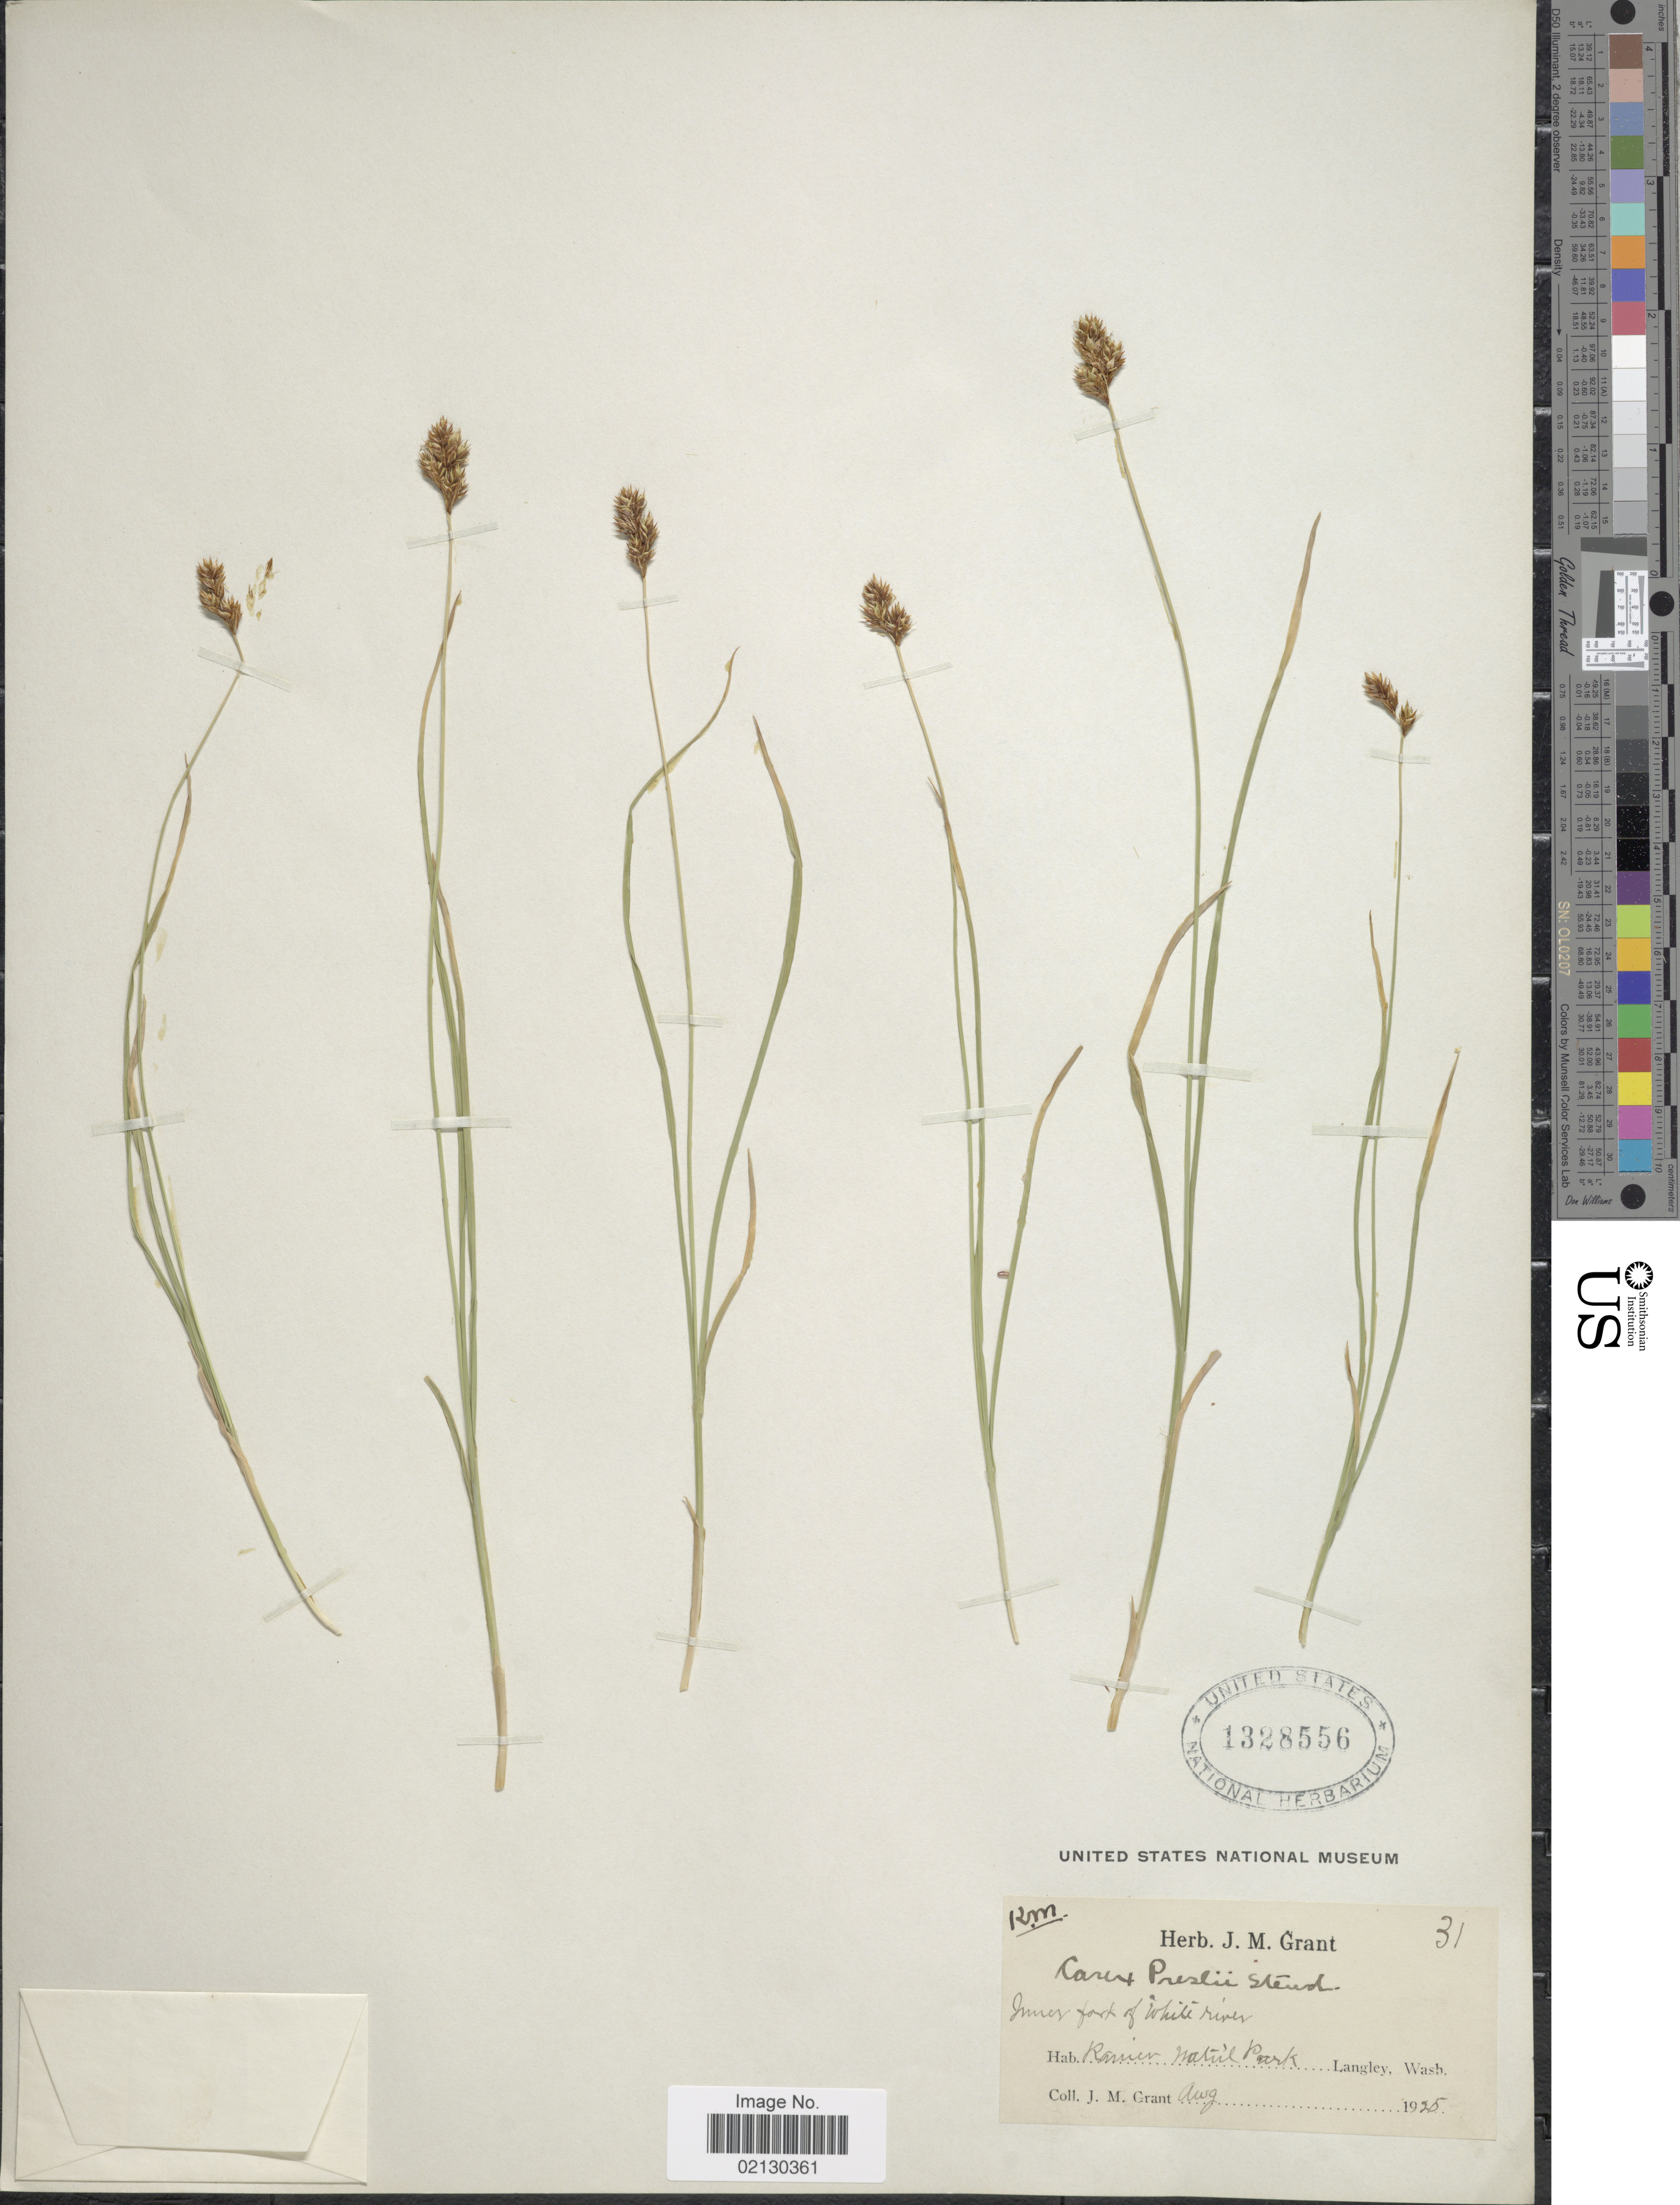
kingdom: Plantae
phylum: Tracheophyta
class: Liliopsida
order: Poales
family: Cyperaceae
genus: Carex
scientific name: Carex preslii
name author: Steud.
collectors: J. M. Grant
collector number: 31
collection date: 1925-08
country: United States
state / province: Washington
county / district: Island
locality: Inner fork of White River, Rainier Natn'l Park. Langley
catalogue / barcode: US 1328556